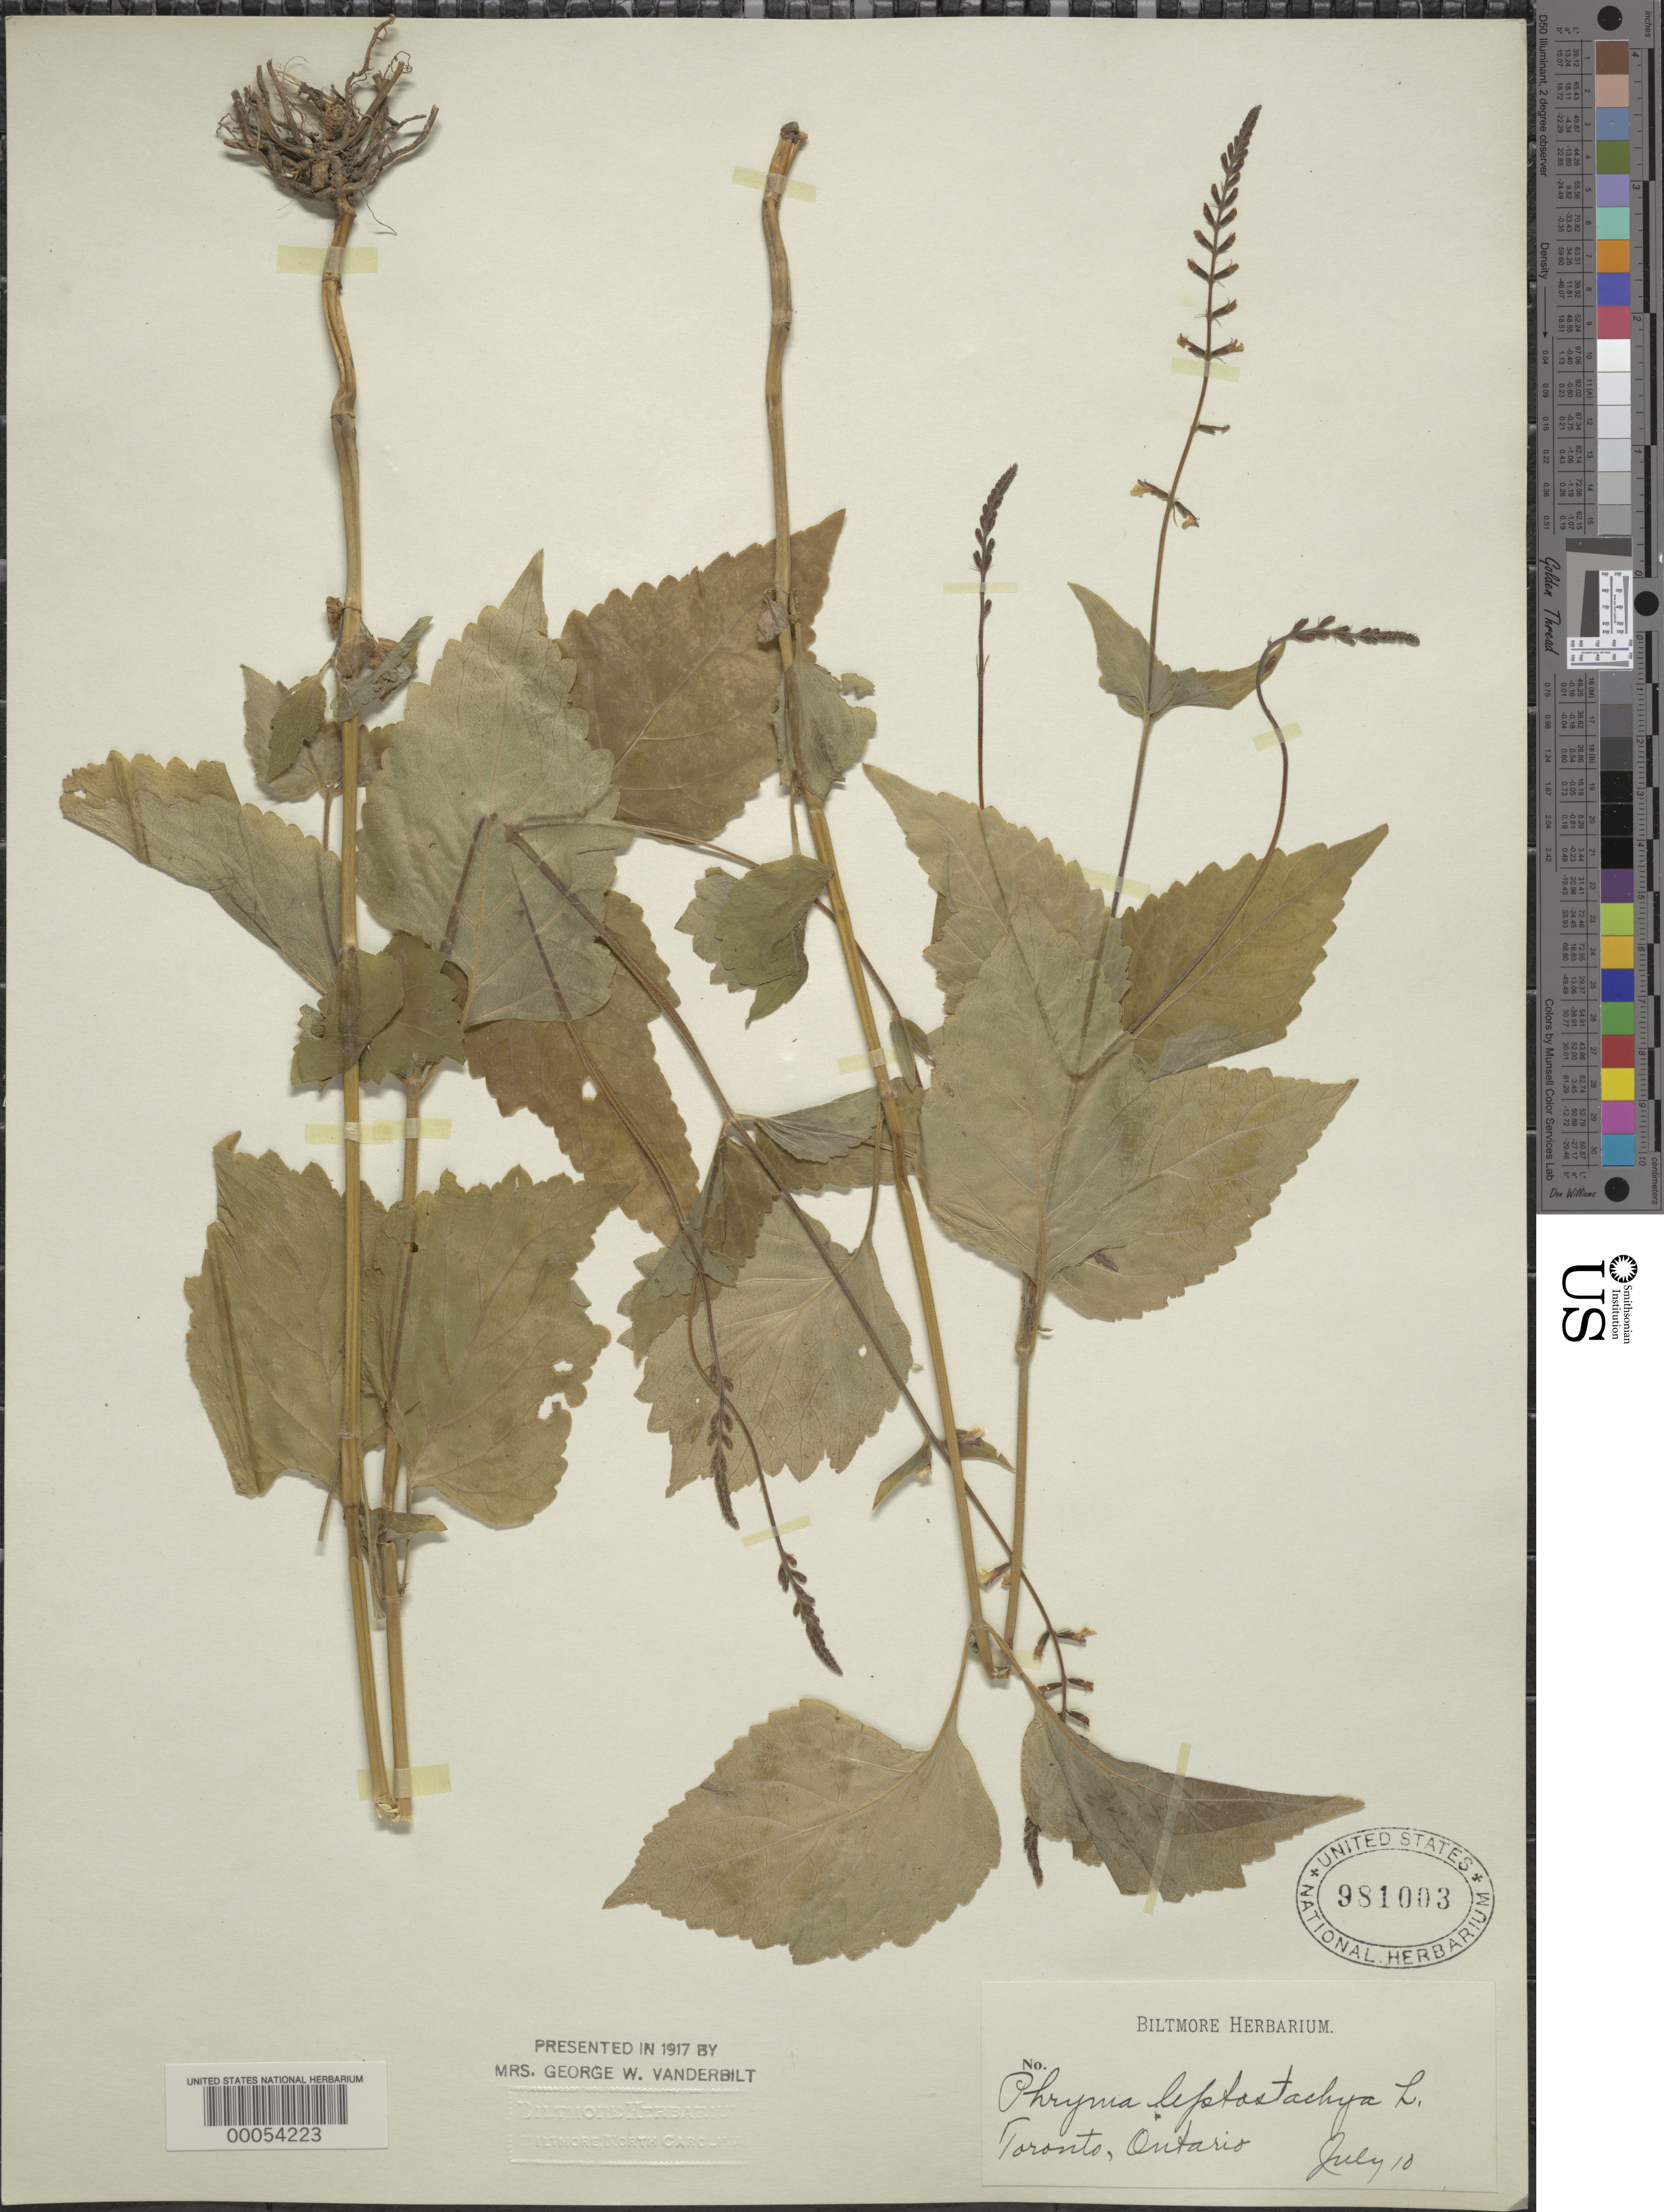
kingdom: Plantae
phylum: Tracheophyta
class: Magnoliopsida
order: Lamiales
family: Phrymaceae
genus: Phryma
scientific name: Phryma leptostachya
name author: L.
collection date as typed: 10 Jul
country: Canada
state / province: Ontario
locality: Toronto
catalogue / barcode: US 981003